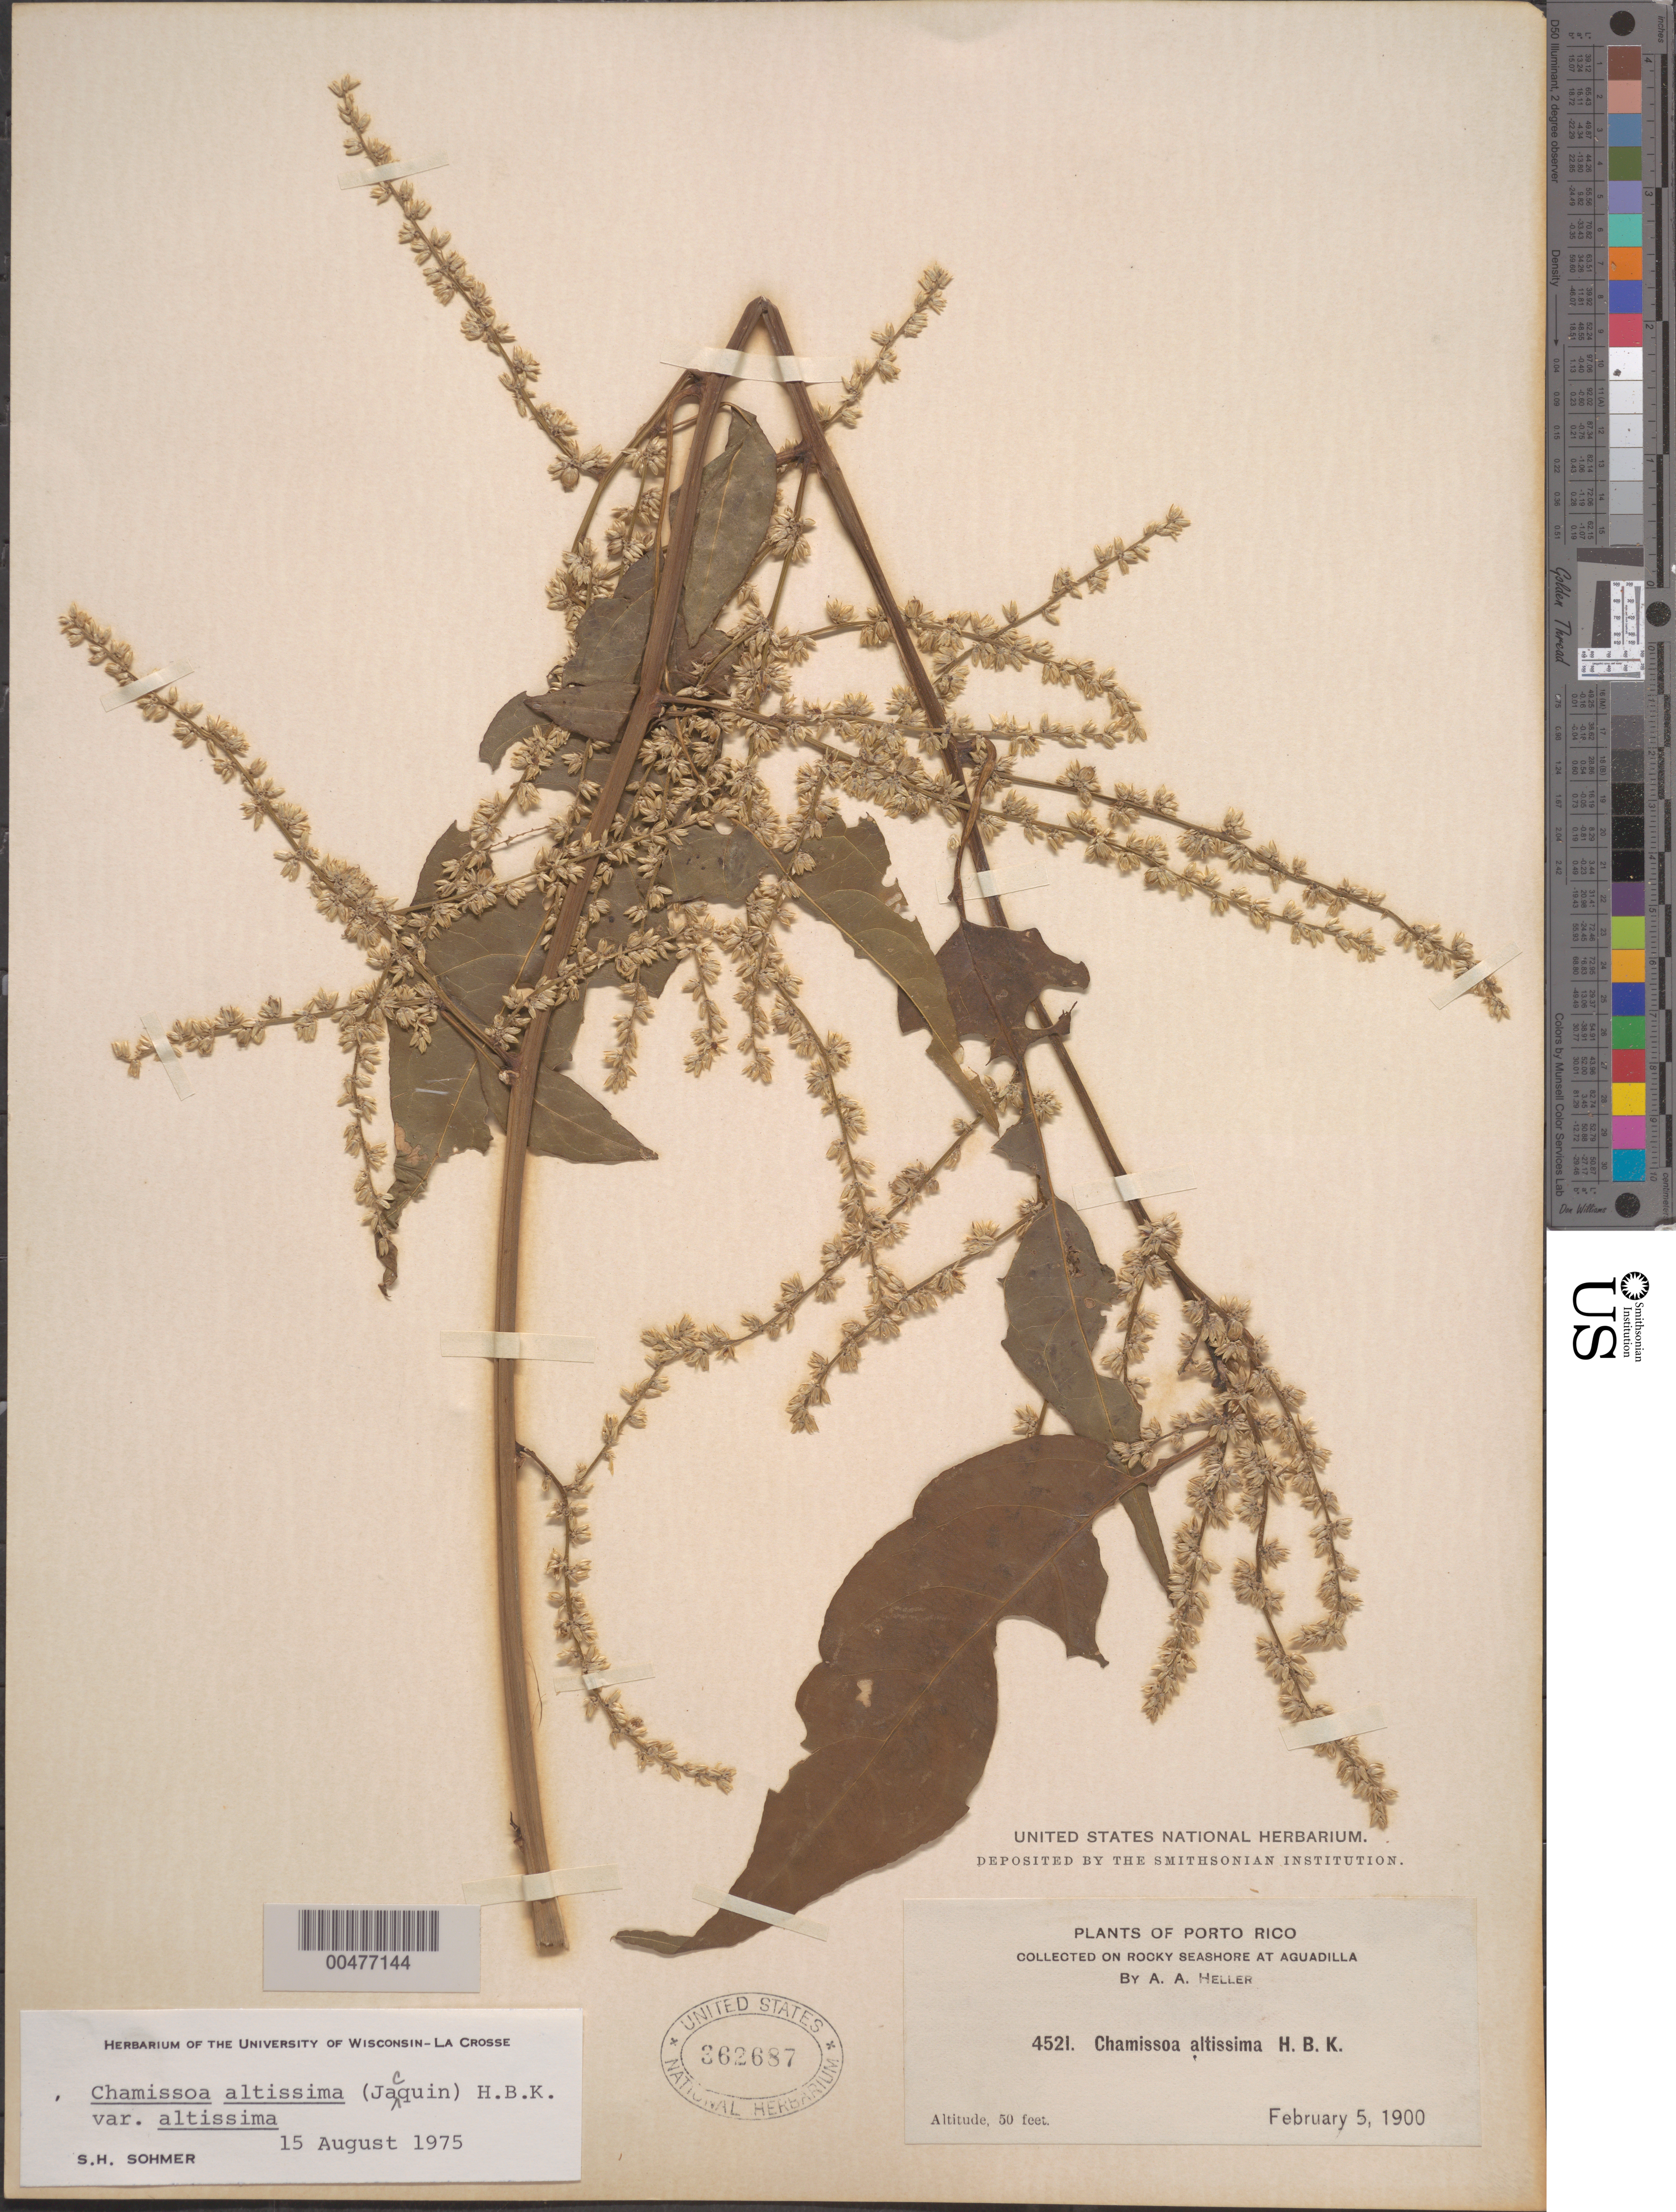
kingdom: Plantae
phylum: Tracheophyta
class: Magnoliopsida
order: Caryophyllales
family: Amaranthaceae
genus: Chamissoa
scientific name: Chamissoa altissima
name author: (Jacq.) Kunth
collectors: -- Heller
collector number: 4521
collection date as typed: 05 Feb 1900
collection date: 1900-02-05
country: Puerto Rico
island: Greater Antilles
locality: Aguadilla. Rocky seashore.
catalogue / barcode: US 362687